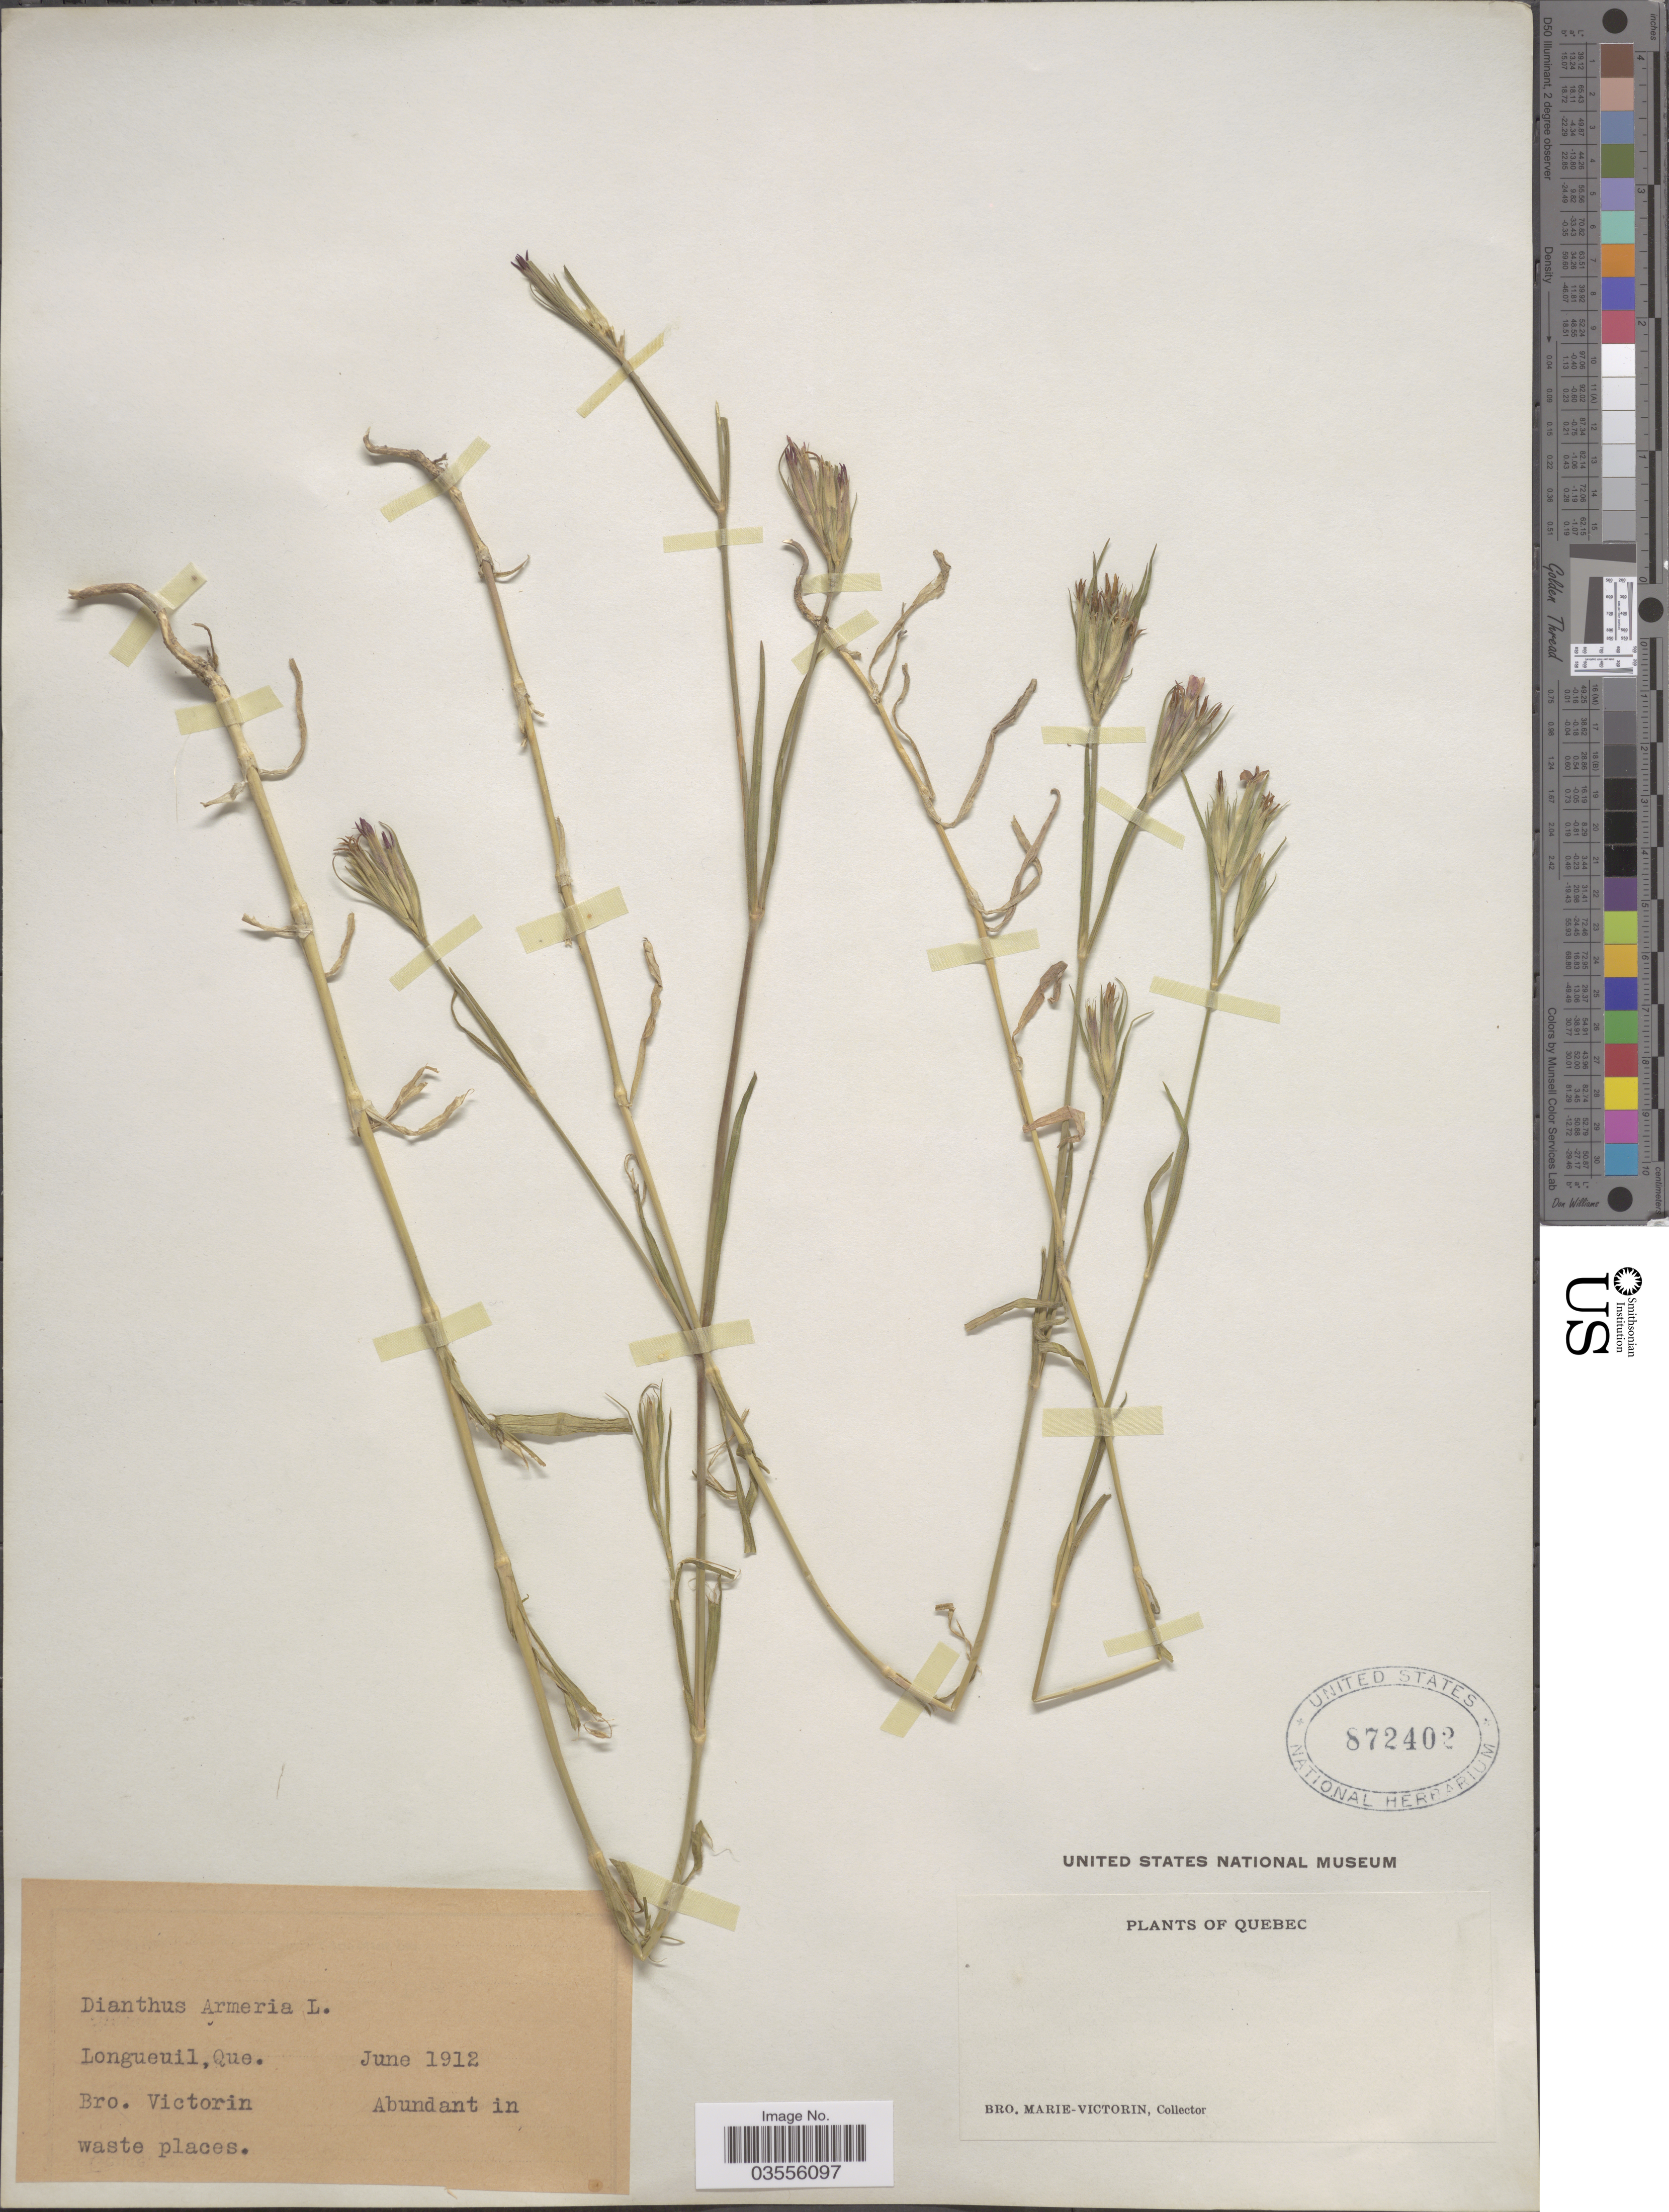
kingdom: Plantae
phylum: Tracheophyta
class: Magnoliopsida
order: Caryophyllales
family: Caryophyllaceae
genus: Dianthus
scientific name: Dianthus armeria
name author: L.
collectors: Fr. Marie-Victorin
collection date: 1912-06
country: Canada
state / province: Quebec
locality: Longueuil.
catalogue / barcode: US 872402